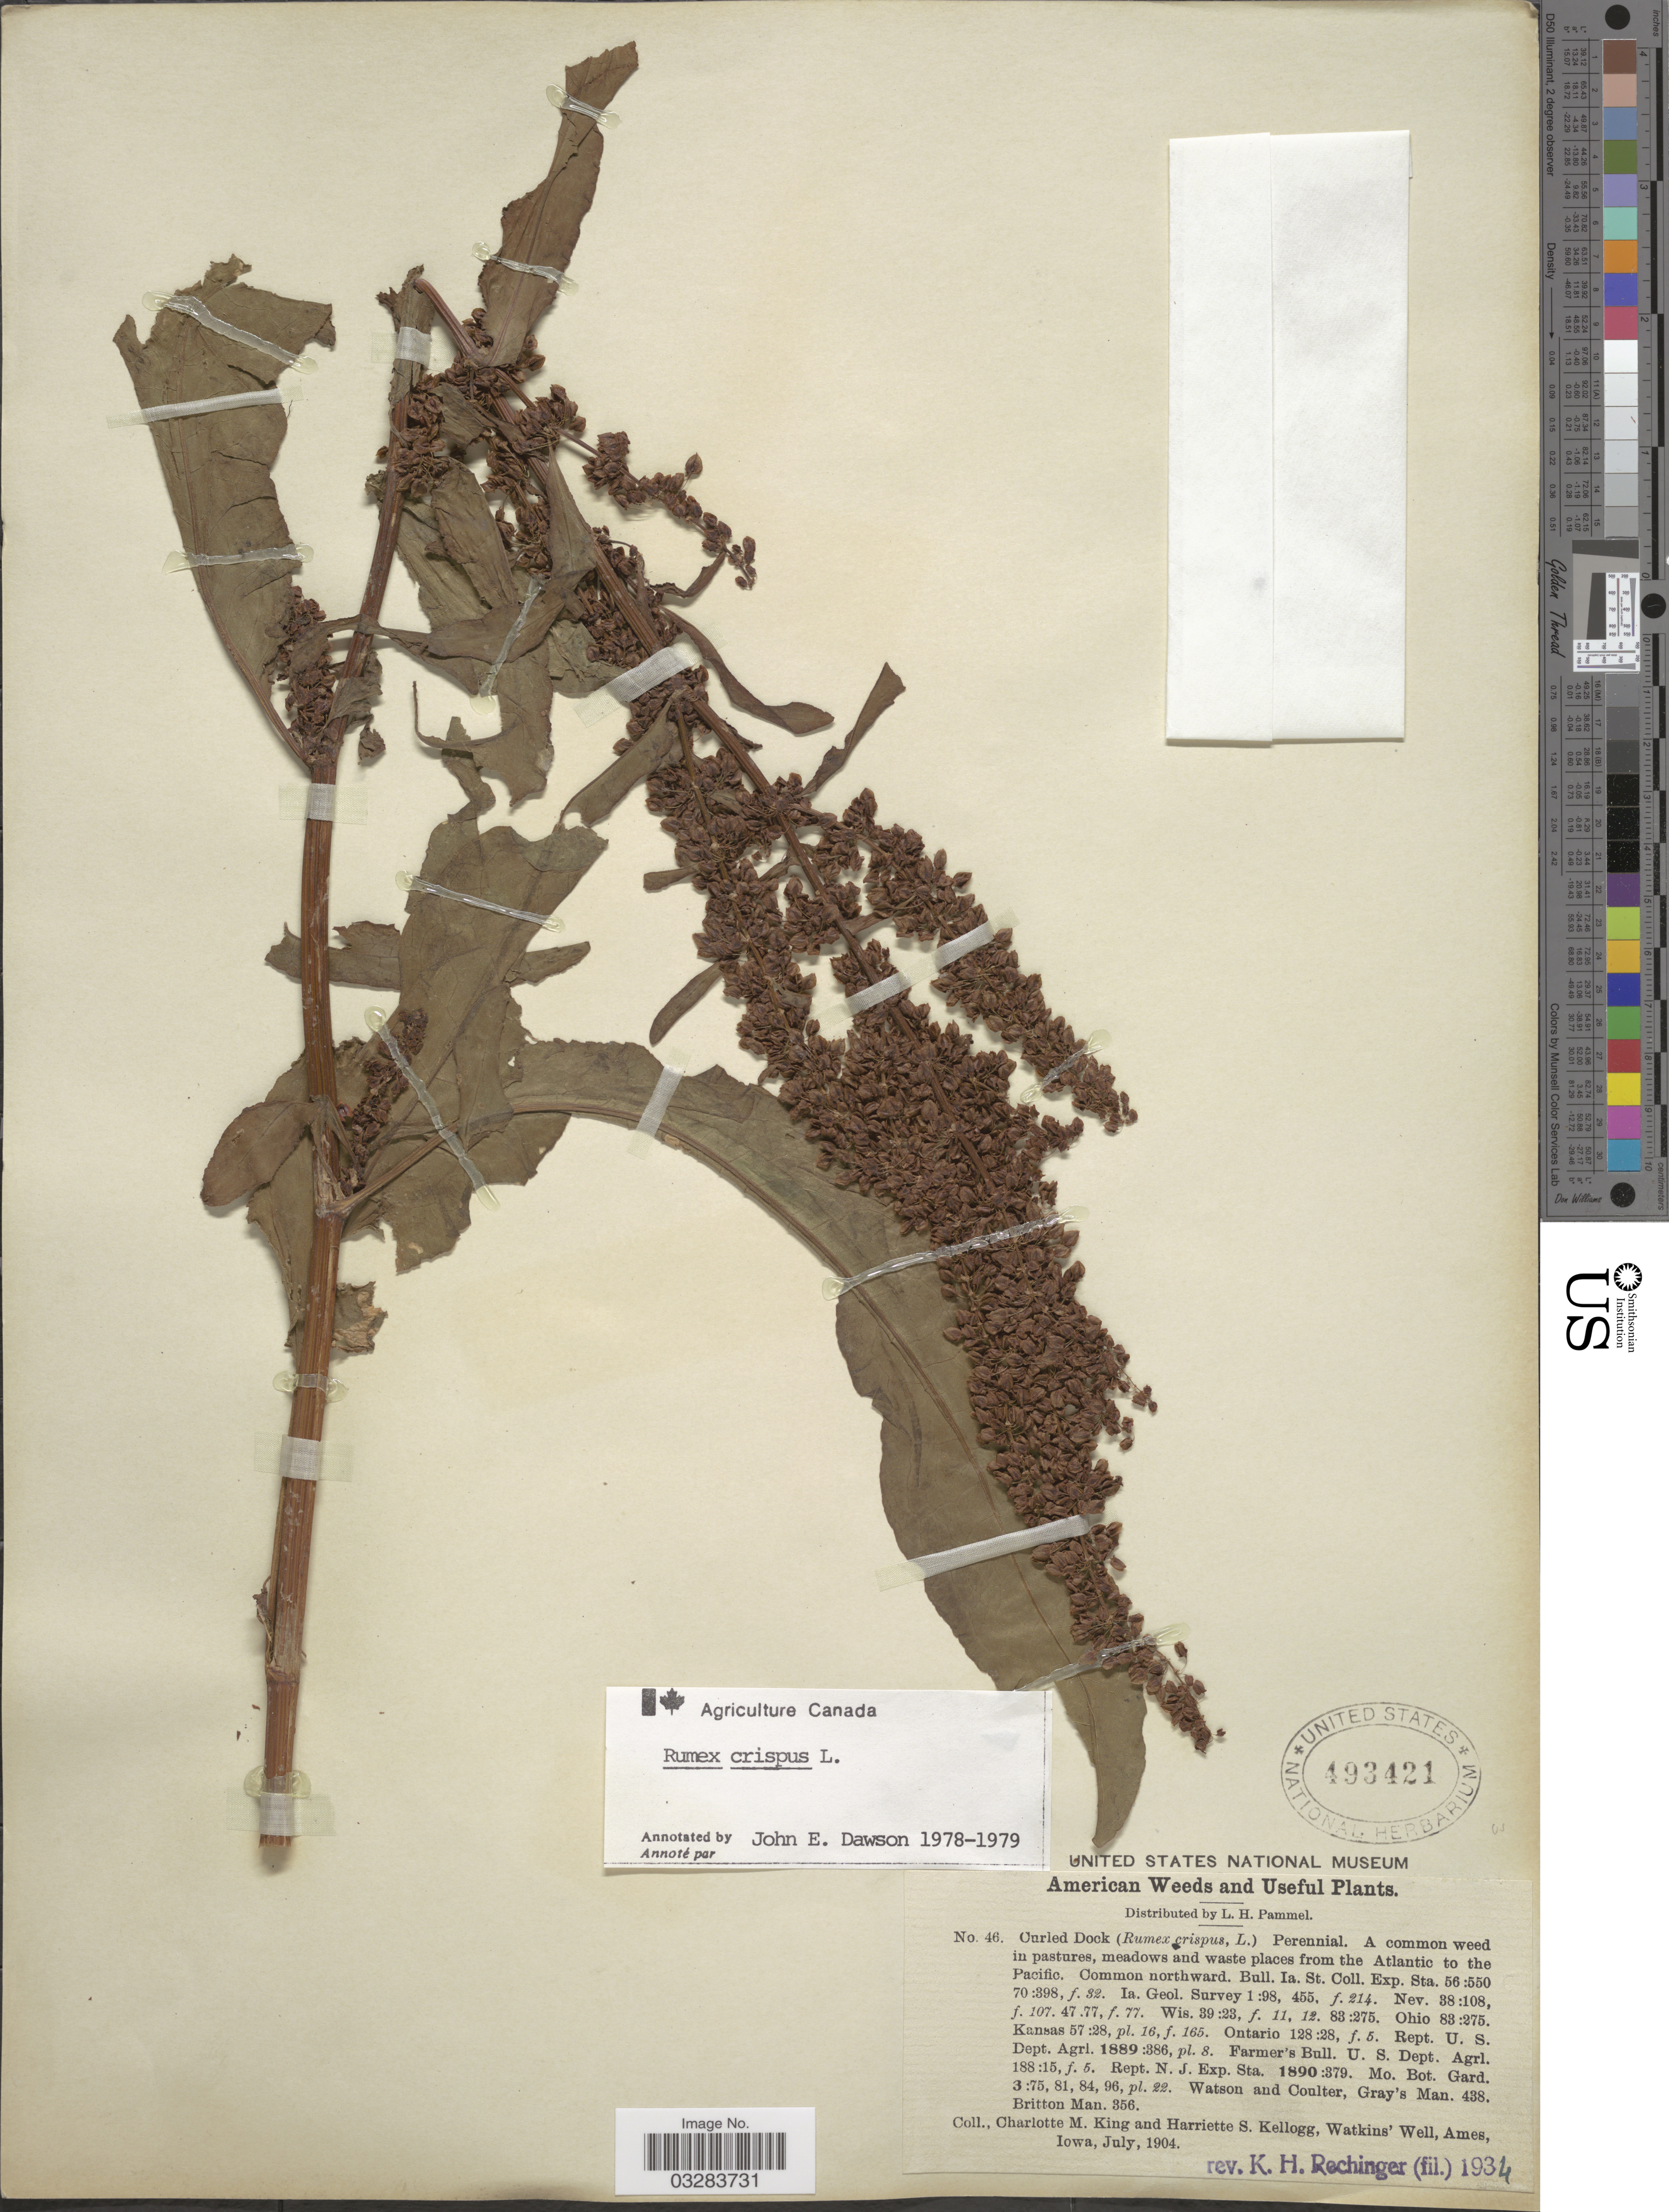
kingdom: Plantae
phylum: Tracheophyta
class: Magnoliopsida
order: Caryophyllales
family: Polygonaceae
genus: Rumex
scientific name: Rumex crispus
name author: L.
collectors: C. King & H. Kellogg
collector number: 46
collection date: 1904-07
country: United States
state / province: Iowa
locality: Watkin's Well, Ames.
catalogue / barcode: US 493421